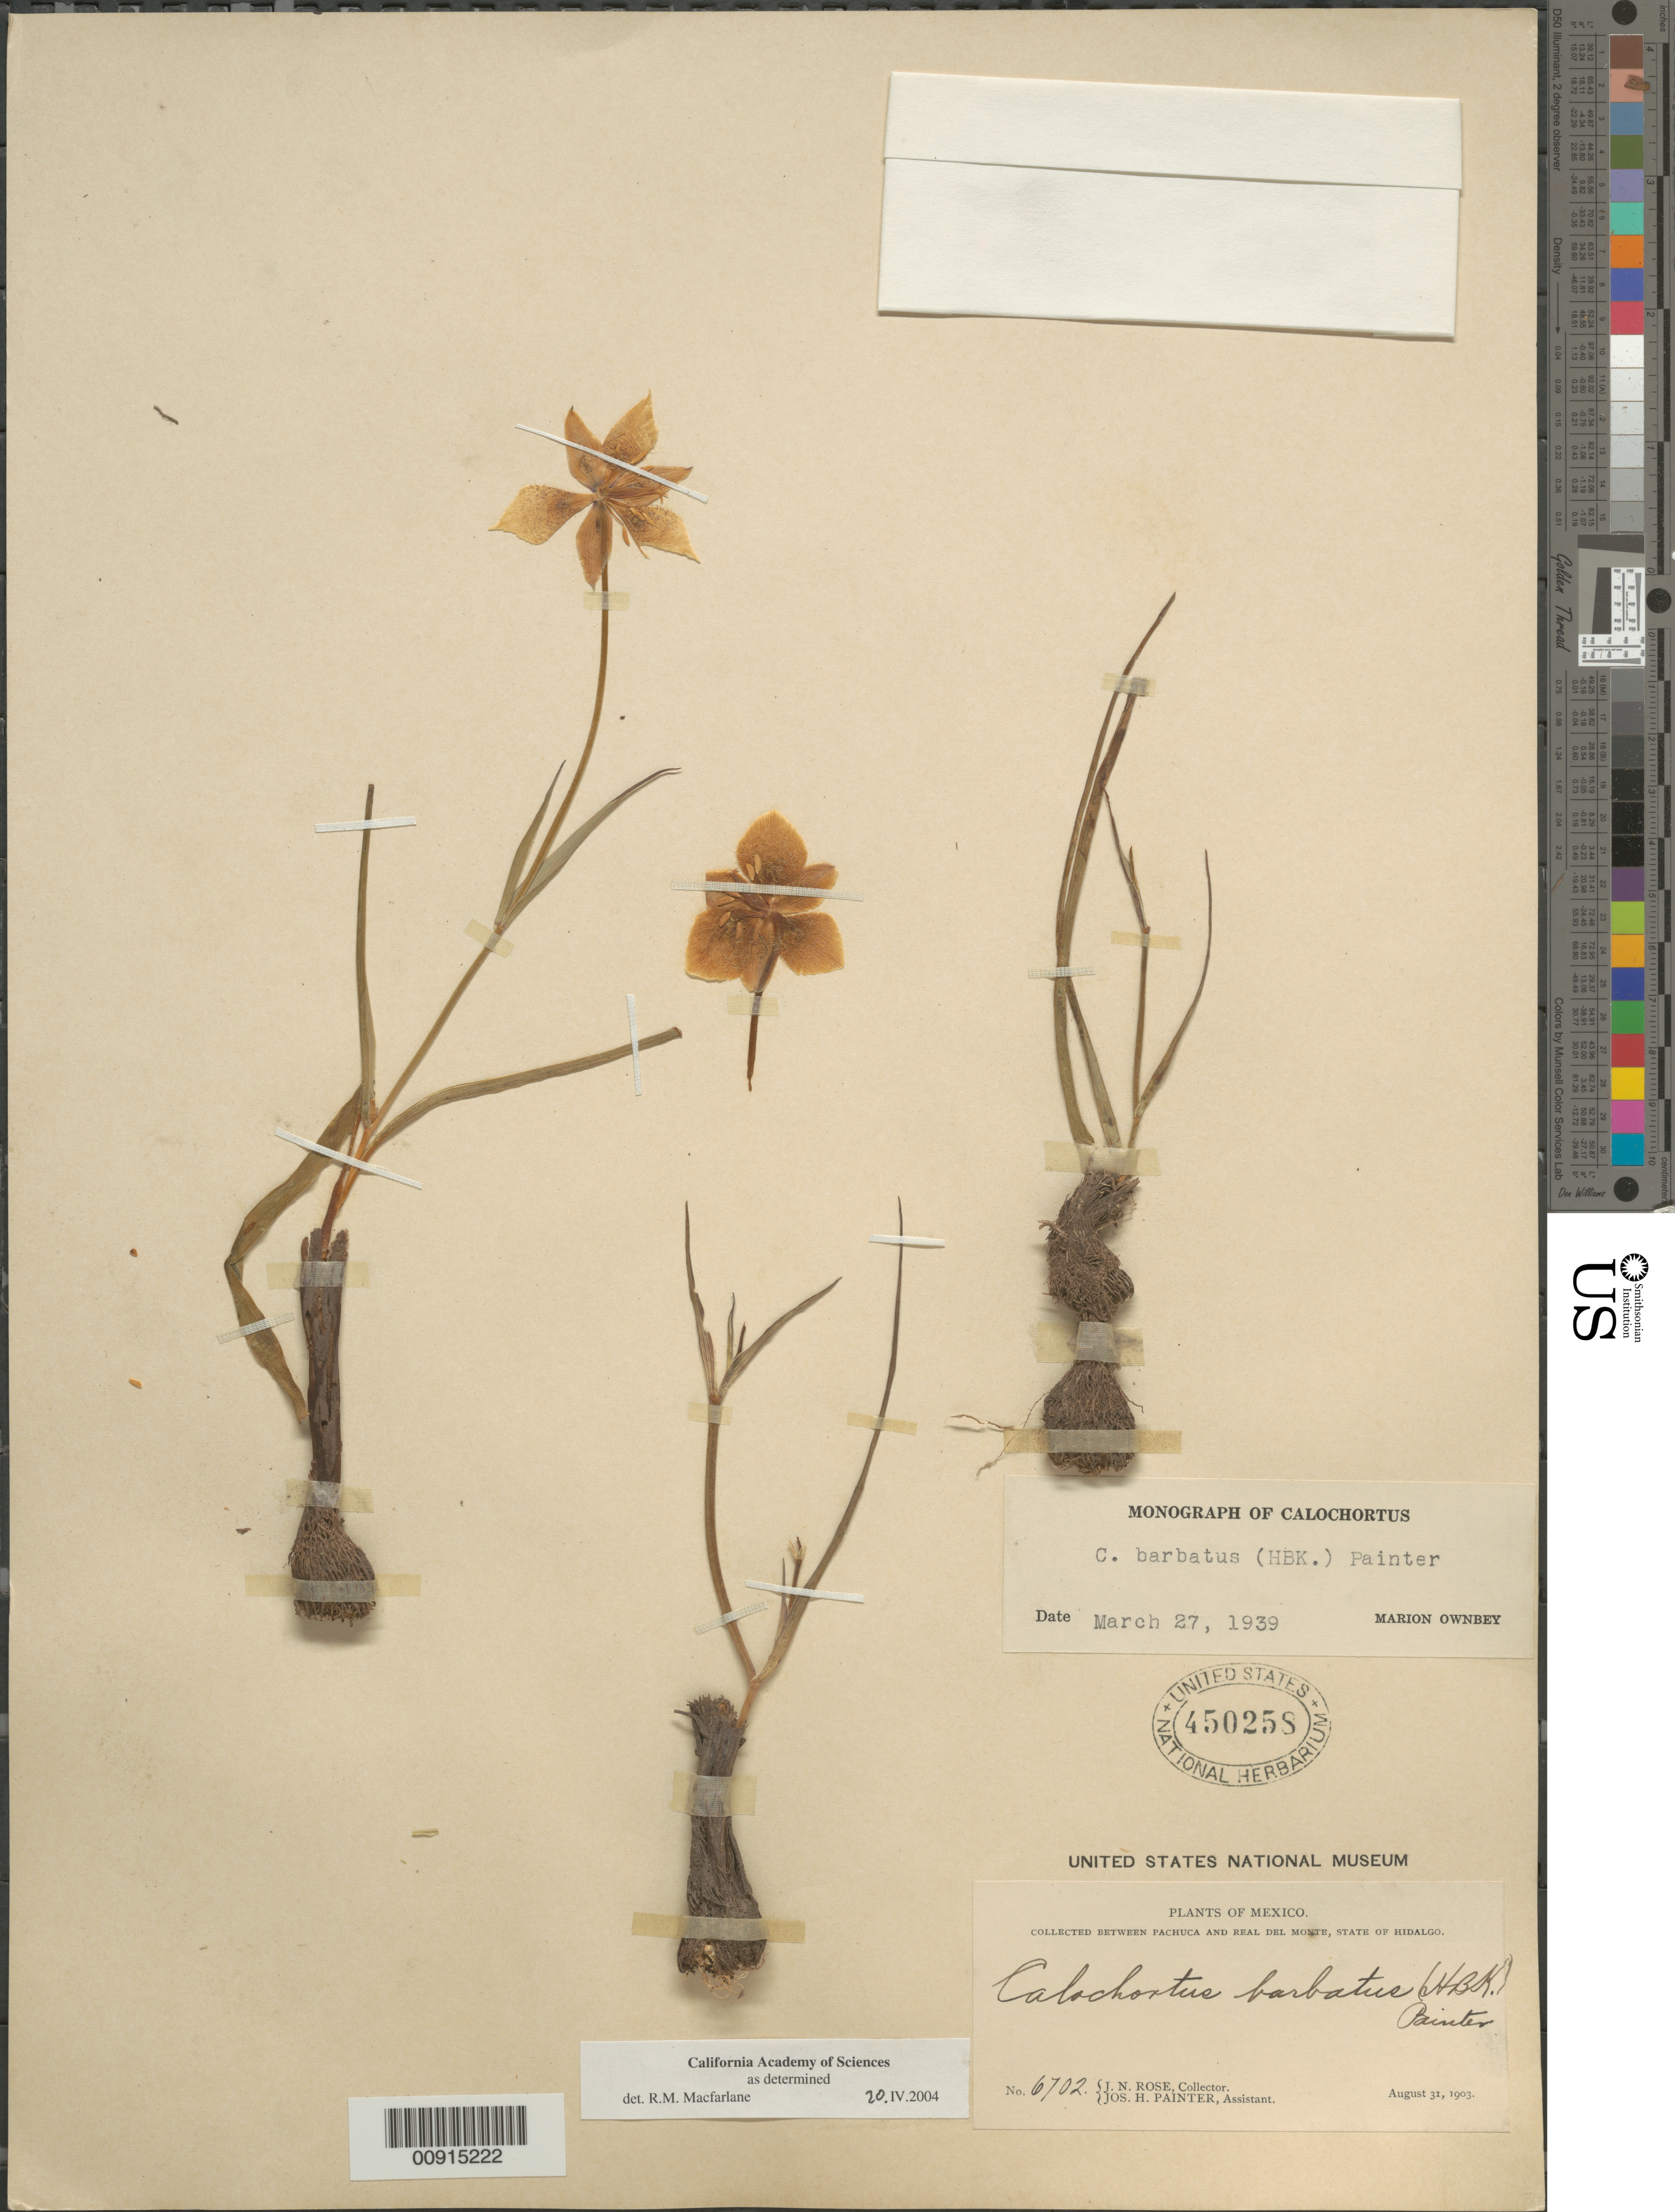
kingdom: Plantae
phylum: Tracheophyta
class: Liliopsida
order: Liliales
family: Liliaceae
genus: Calochortus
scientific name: Calochortus barbatus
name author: (Kunth) J.H. Painter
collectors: J. N. Rose & J. H. Painter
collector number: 6702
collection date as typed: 31 Aug 1903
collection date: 1903-08-31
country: Mexico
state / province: Hidalgo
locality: Between Pachuca and Real del Monte, State of Hidalgo.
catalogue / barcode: US 450258